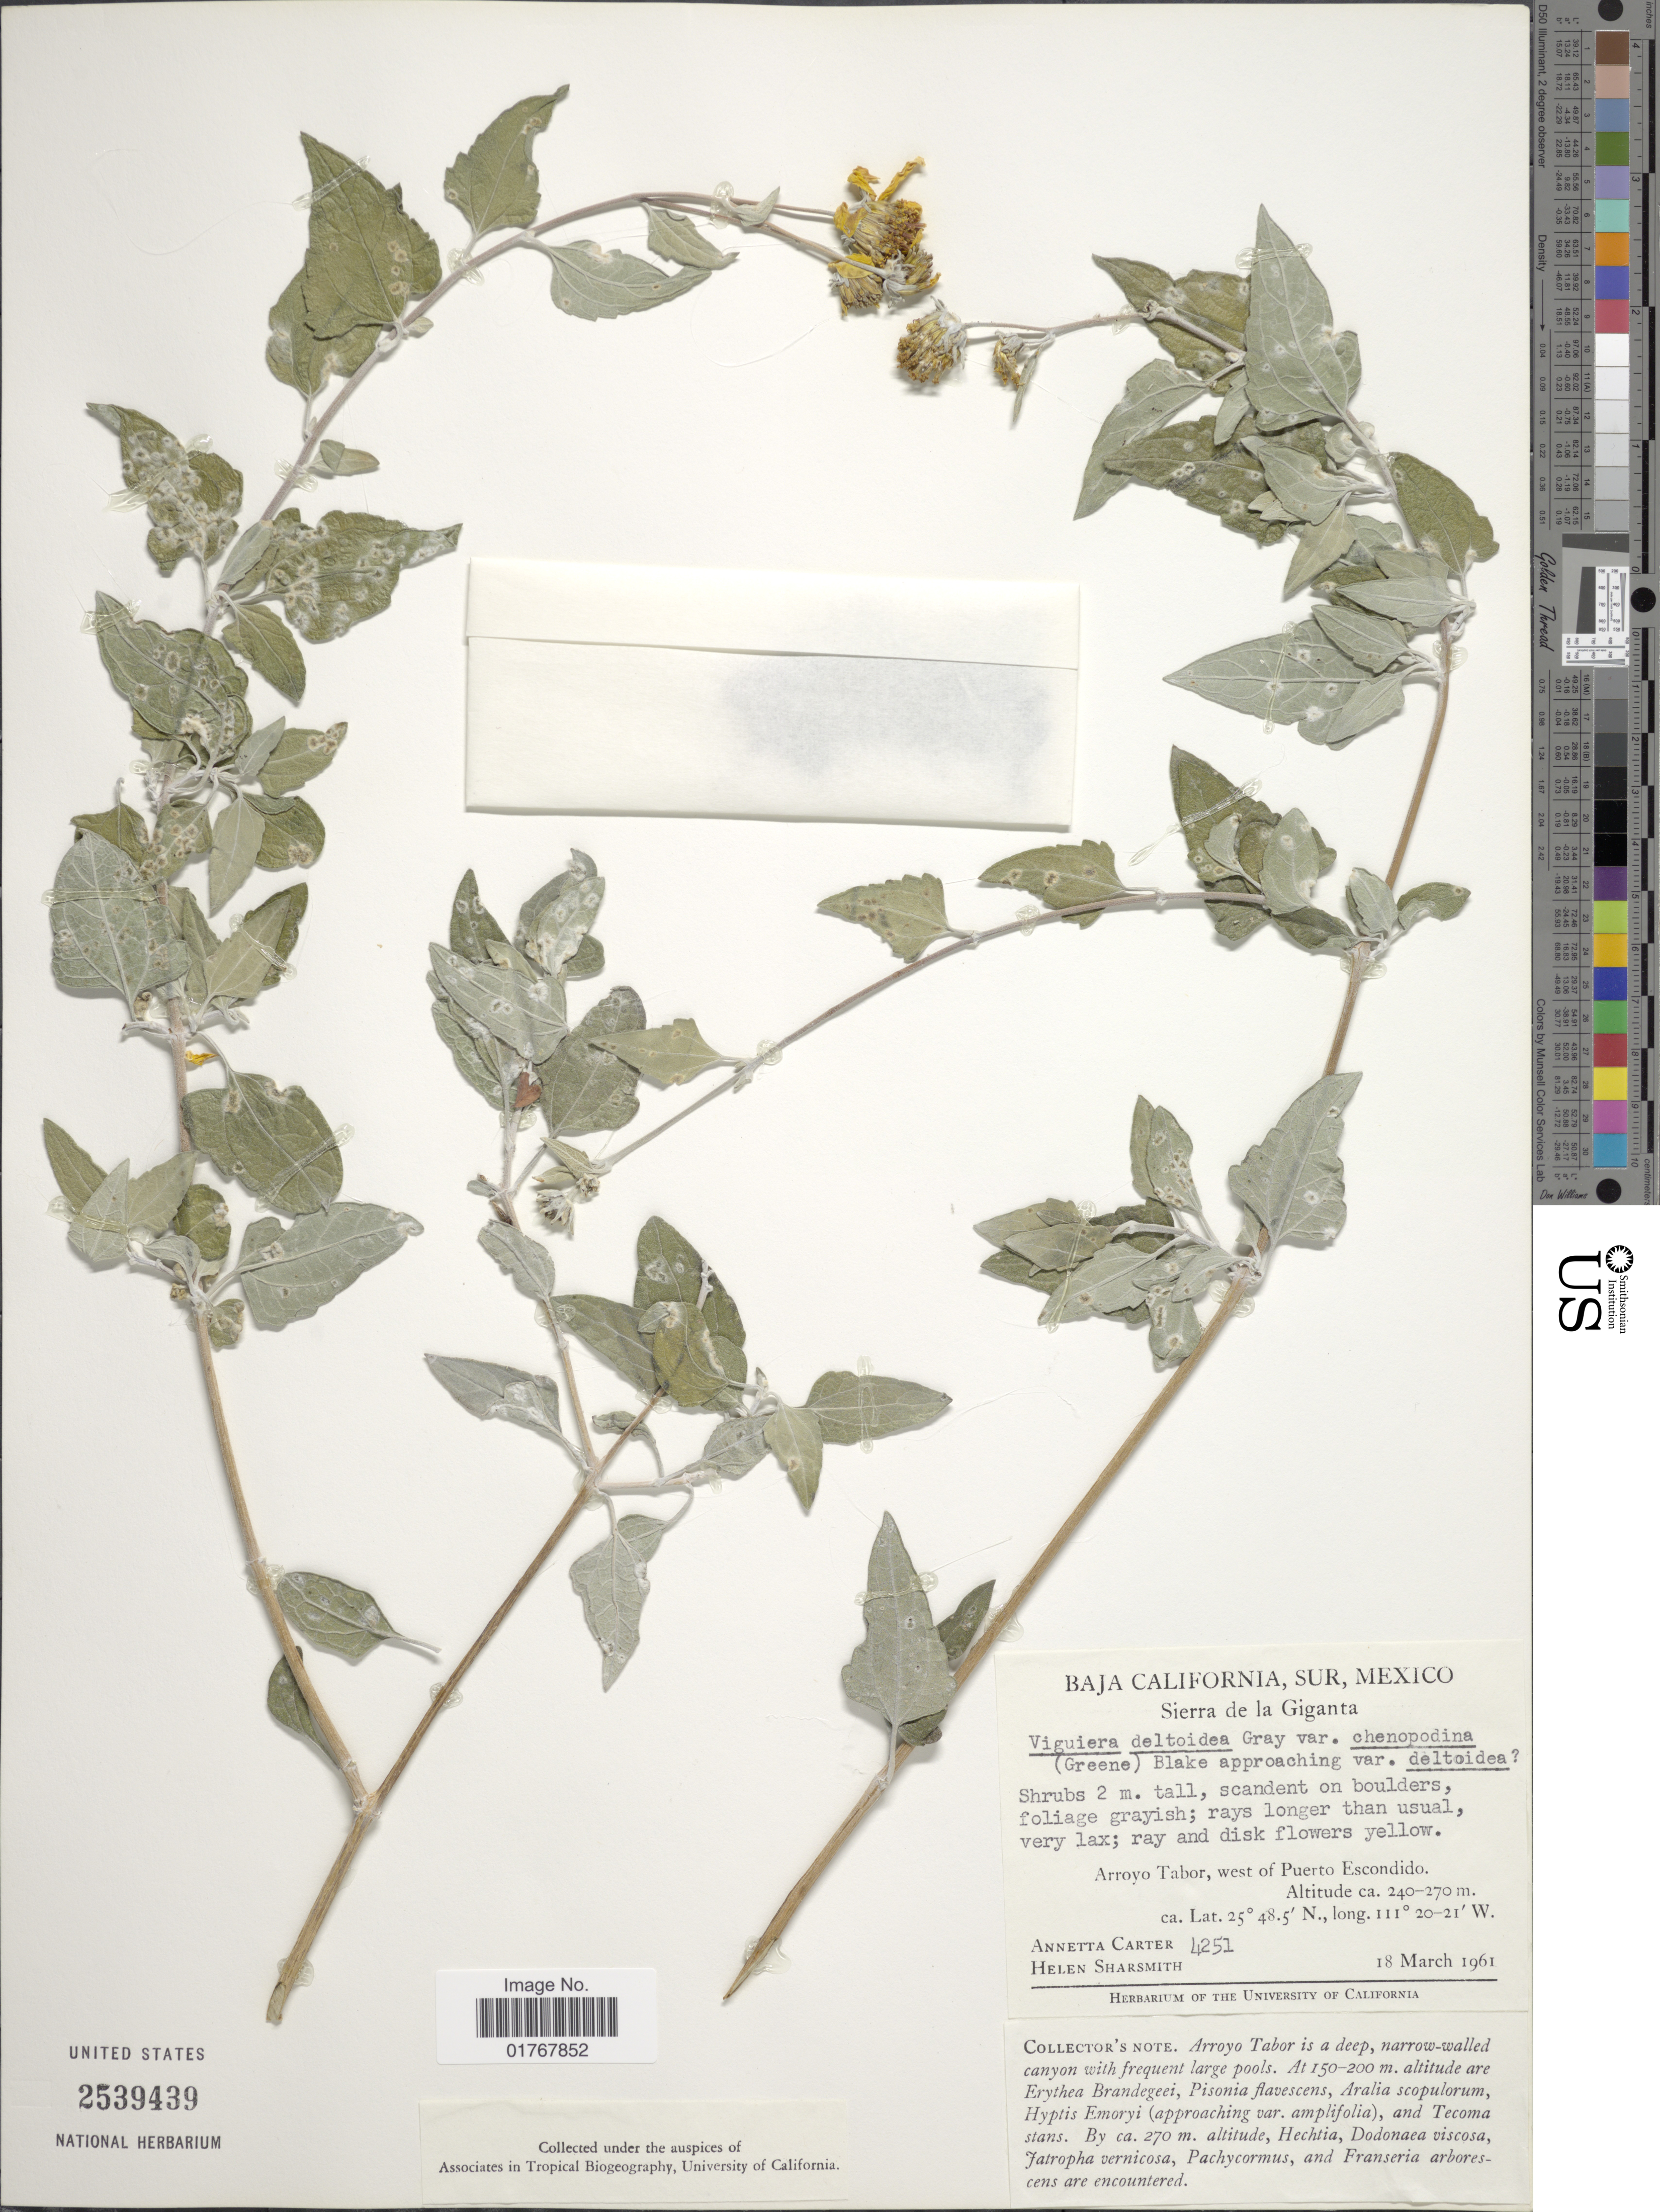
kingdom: Plantae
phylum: Tracheophyta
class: Magnoliopsida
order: Asterales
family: Asteraceae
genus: Viguiera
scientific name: Viguiera deltoidea var. chenopodina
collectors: A. Carter & H. Sharsmith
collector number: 4251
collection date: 1961-03-18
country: Mexico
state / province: Baja California Sur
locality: Sierra de la Giganta, Arroyo Tabor, west of Puerto Escondido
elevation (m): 240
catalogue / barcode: US 2539439